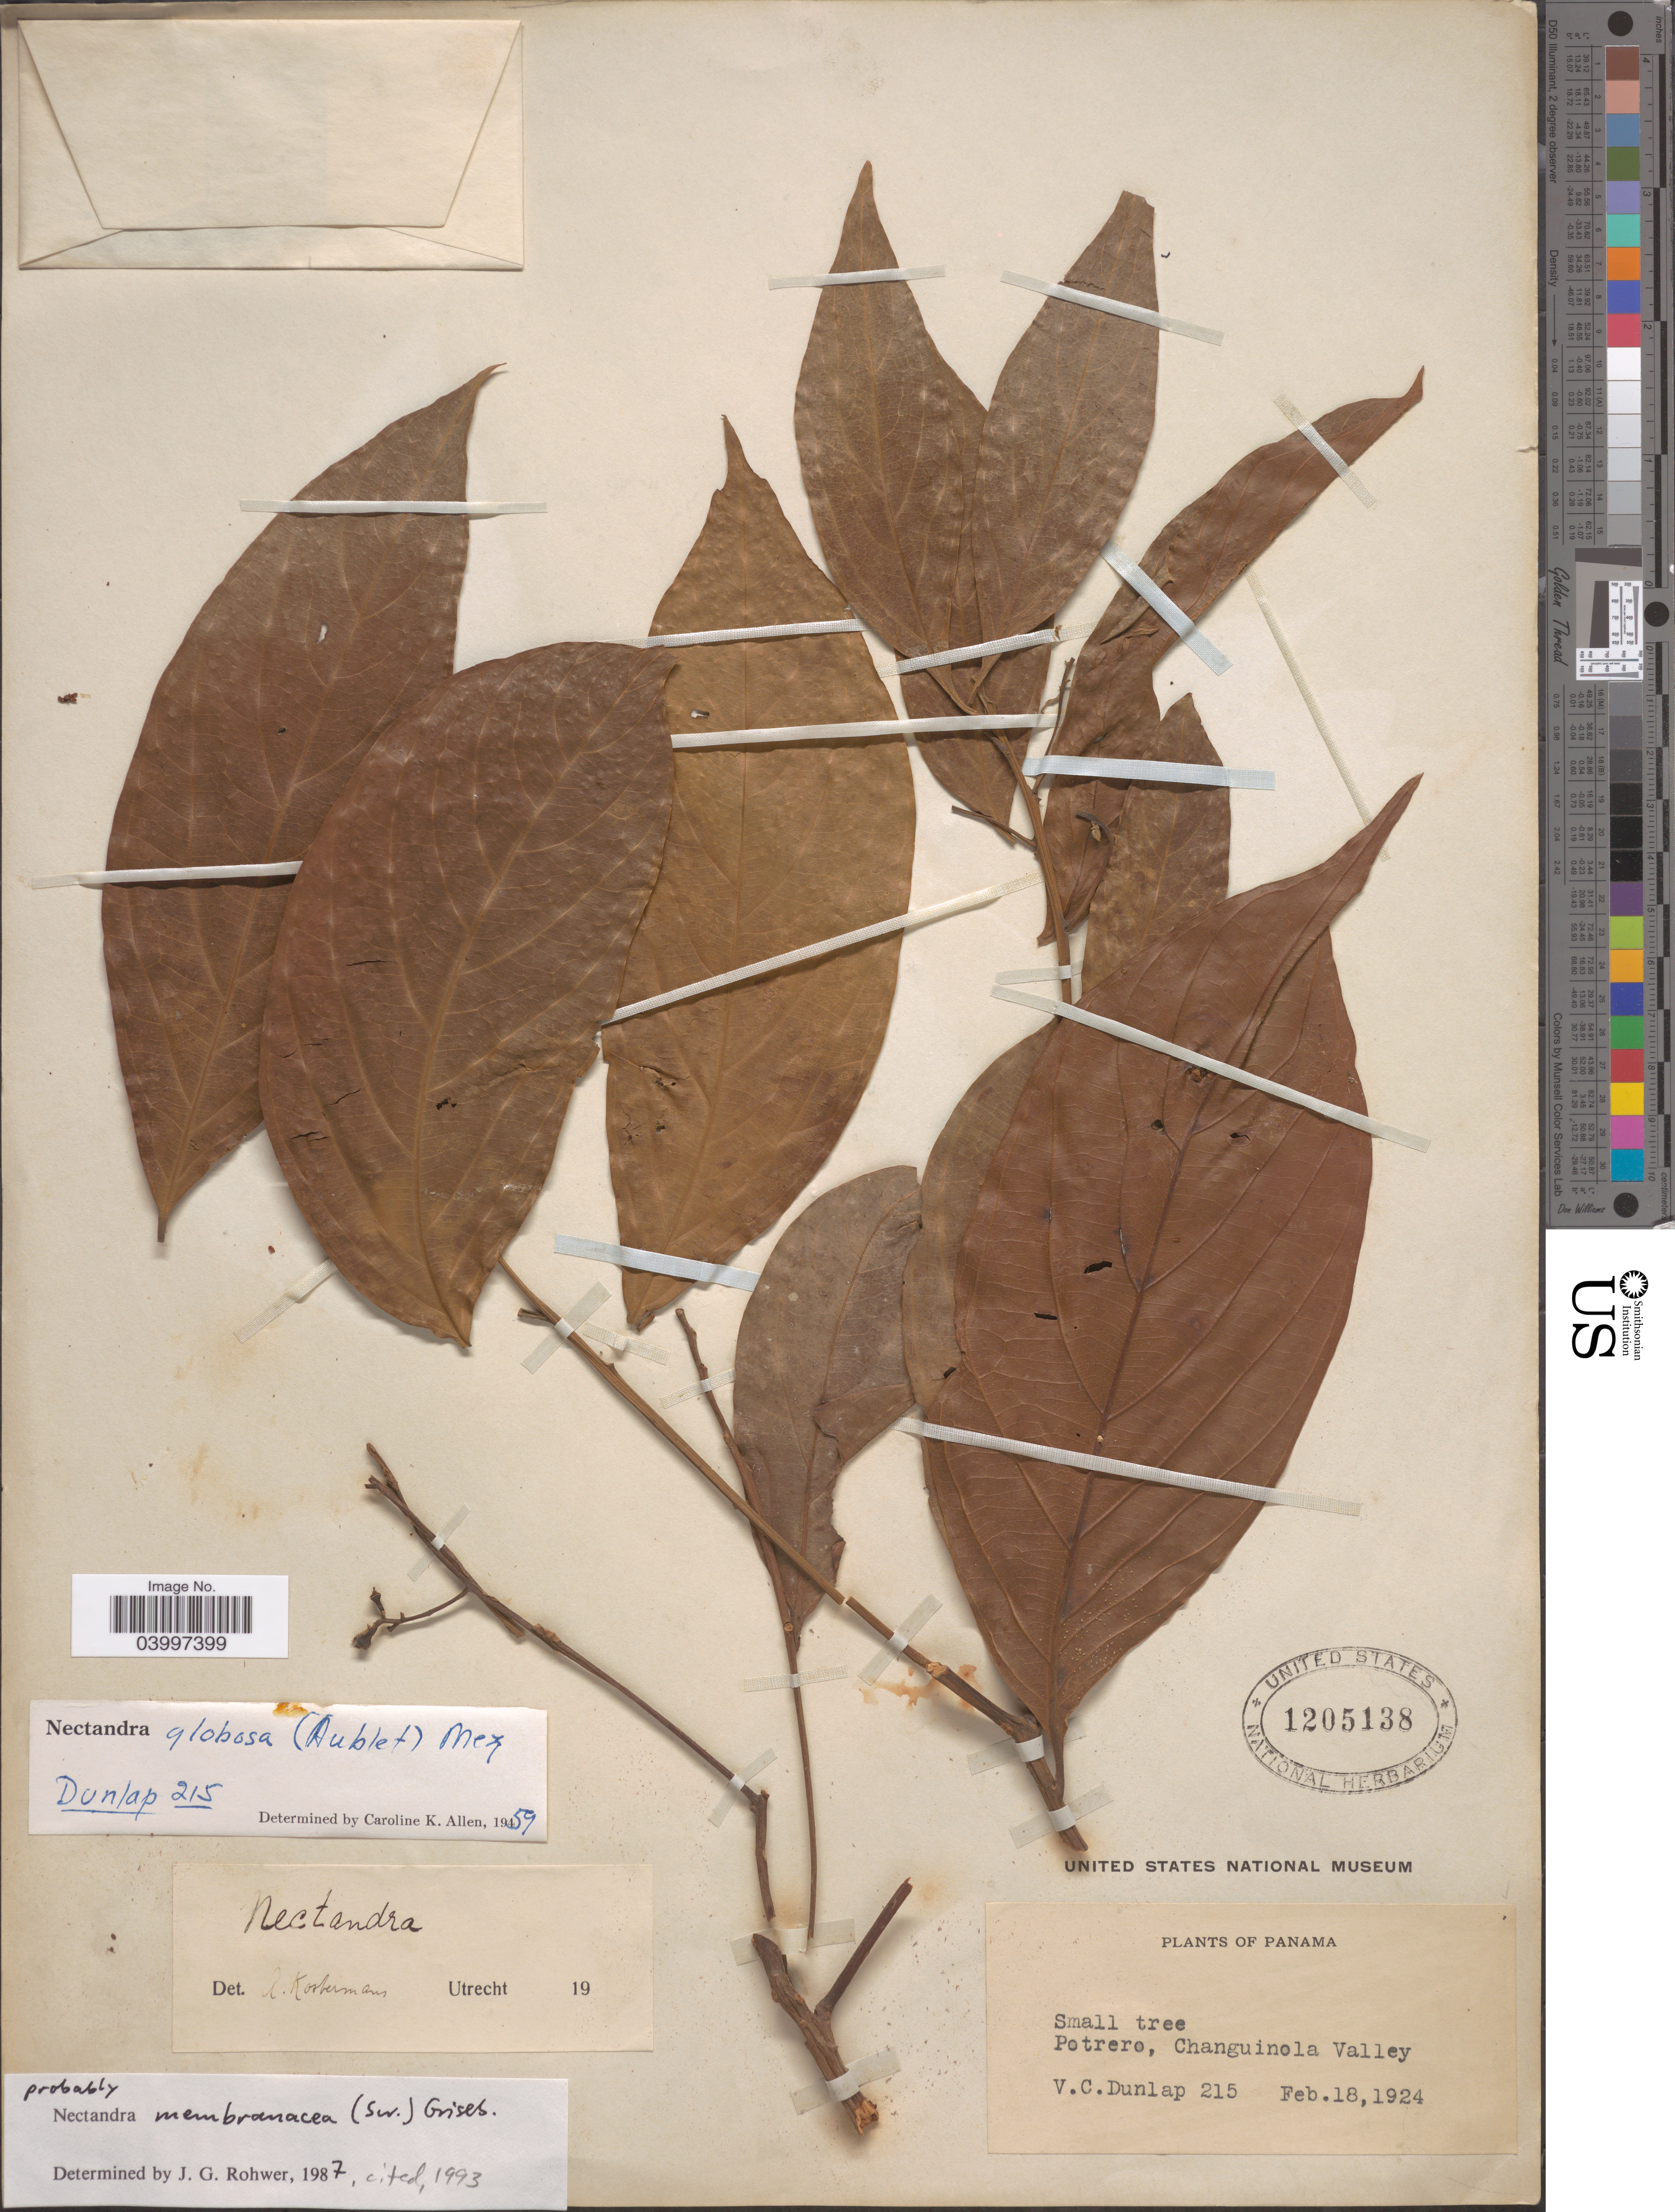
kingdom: Plantae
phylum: Tracheophyta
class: Magnoliopsida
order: Laurales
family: Lauraceae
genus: Nectandra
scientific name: Nectandra membranacea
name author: (Sw.) Griseb.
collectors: V. C. Dunlap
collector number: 215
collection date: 1924-02-18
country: Panama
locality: Potrero, Changuinola Valley.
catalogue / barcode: US 1205138